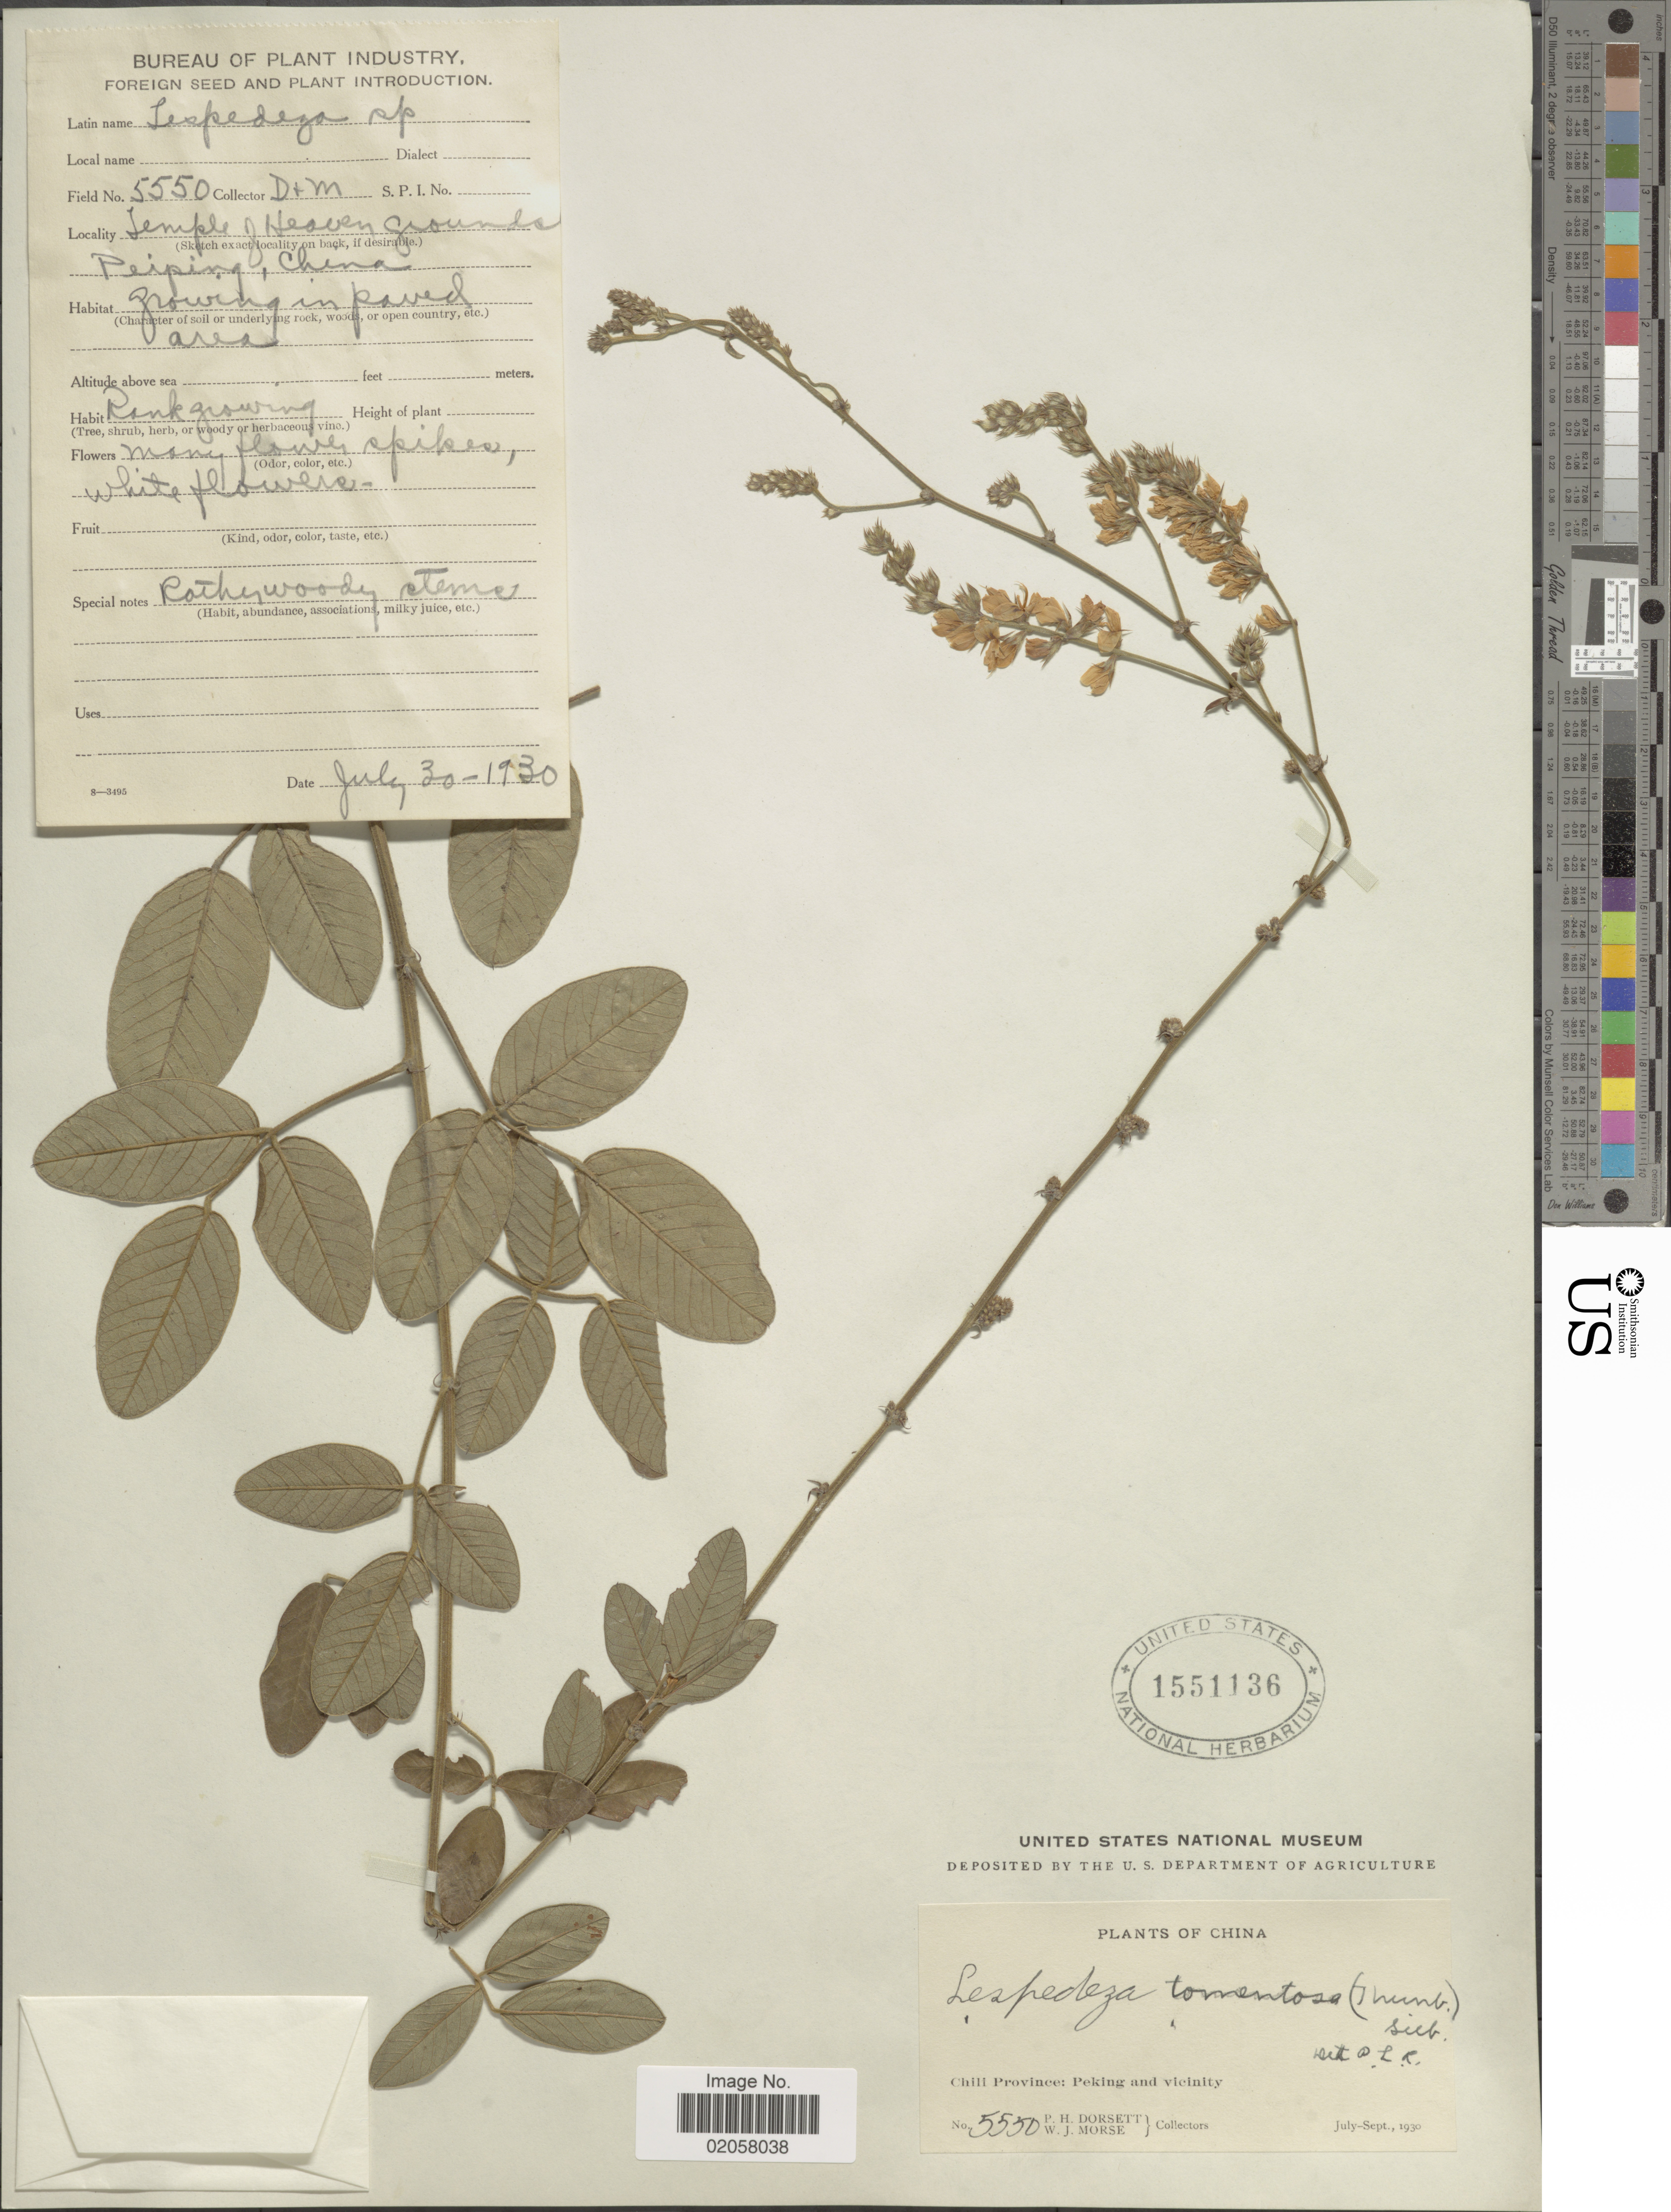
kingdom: Plantae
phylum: Tracheophyta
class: Magnoliopsida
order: Fabales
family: Fabaceae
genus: Lespedeza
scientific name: Lespedeza tomentosa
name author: (Thunb.) Siebold ex Maxim.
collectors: P. H. Dorsett & W. J. Morse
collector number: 5550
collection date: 1930-07/1930-09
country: China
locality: Chili Province: Peking and vicinity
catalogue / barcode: US 1551136